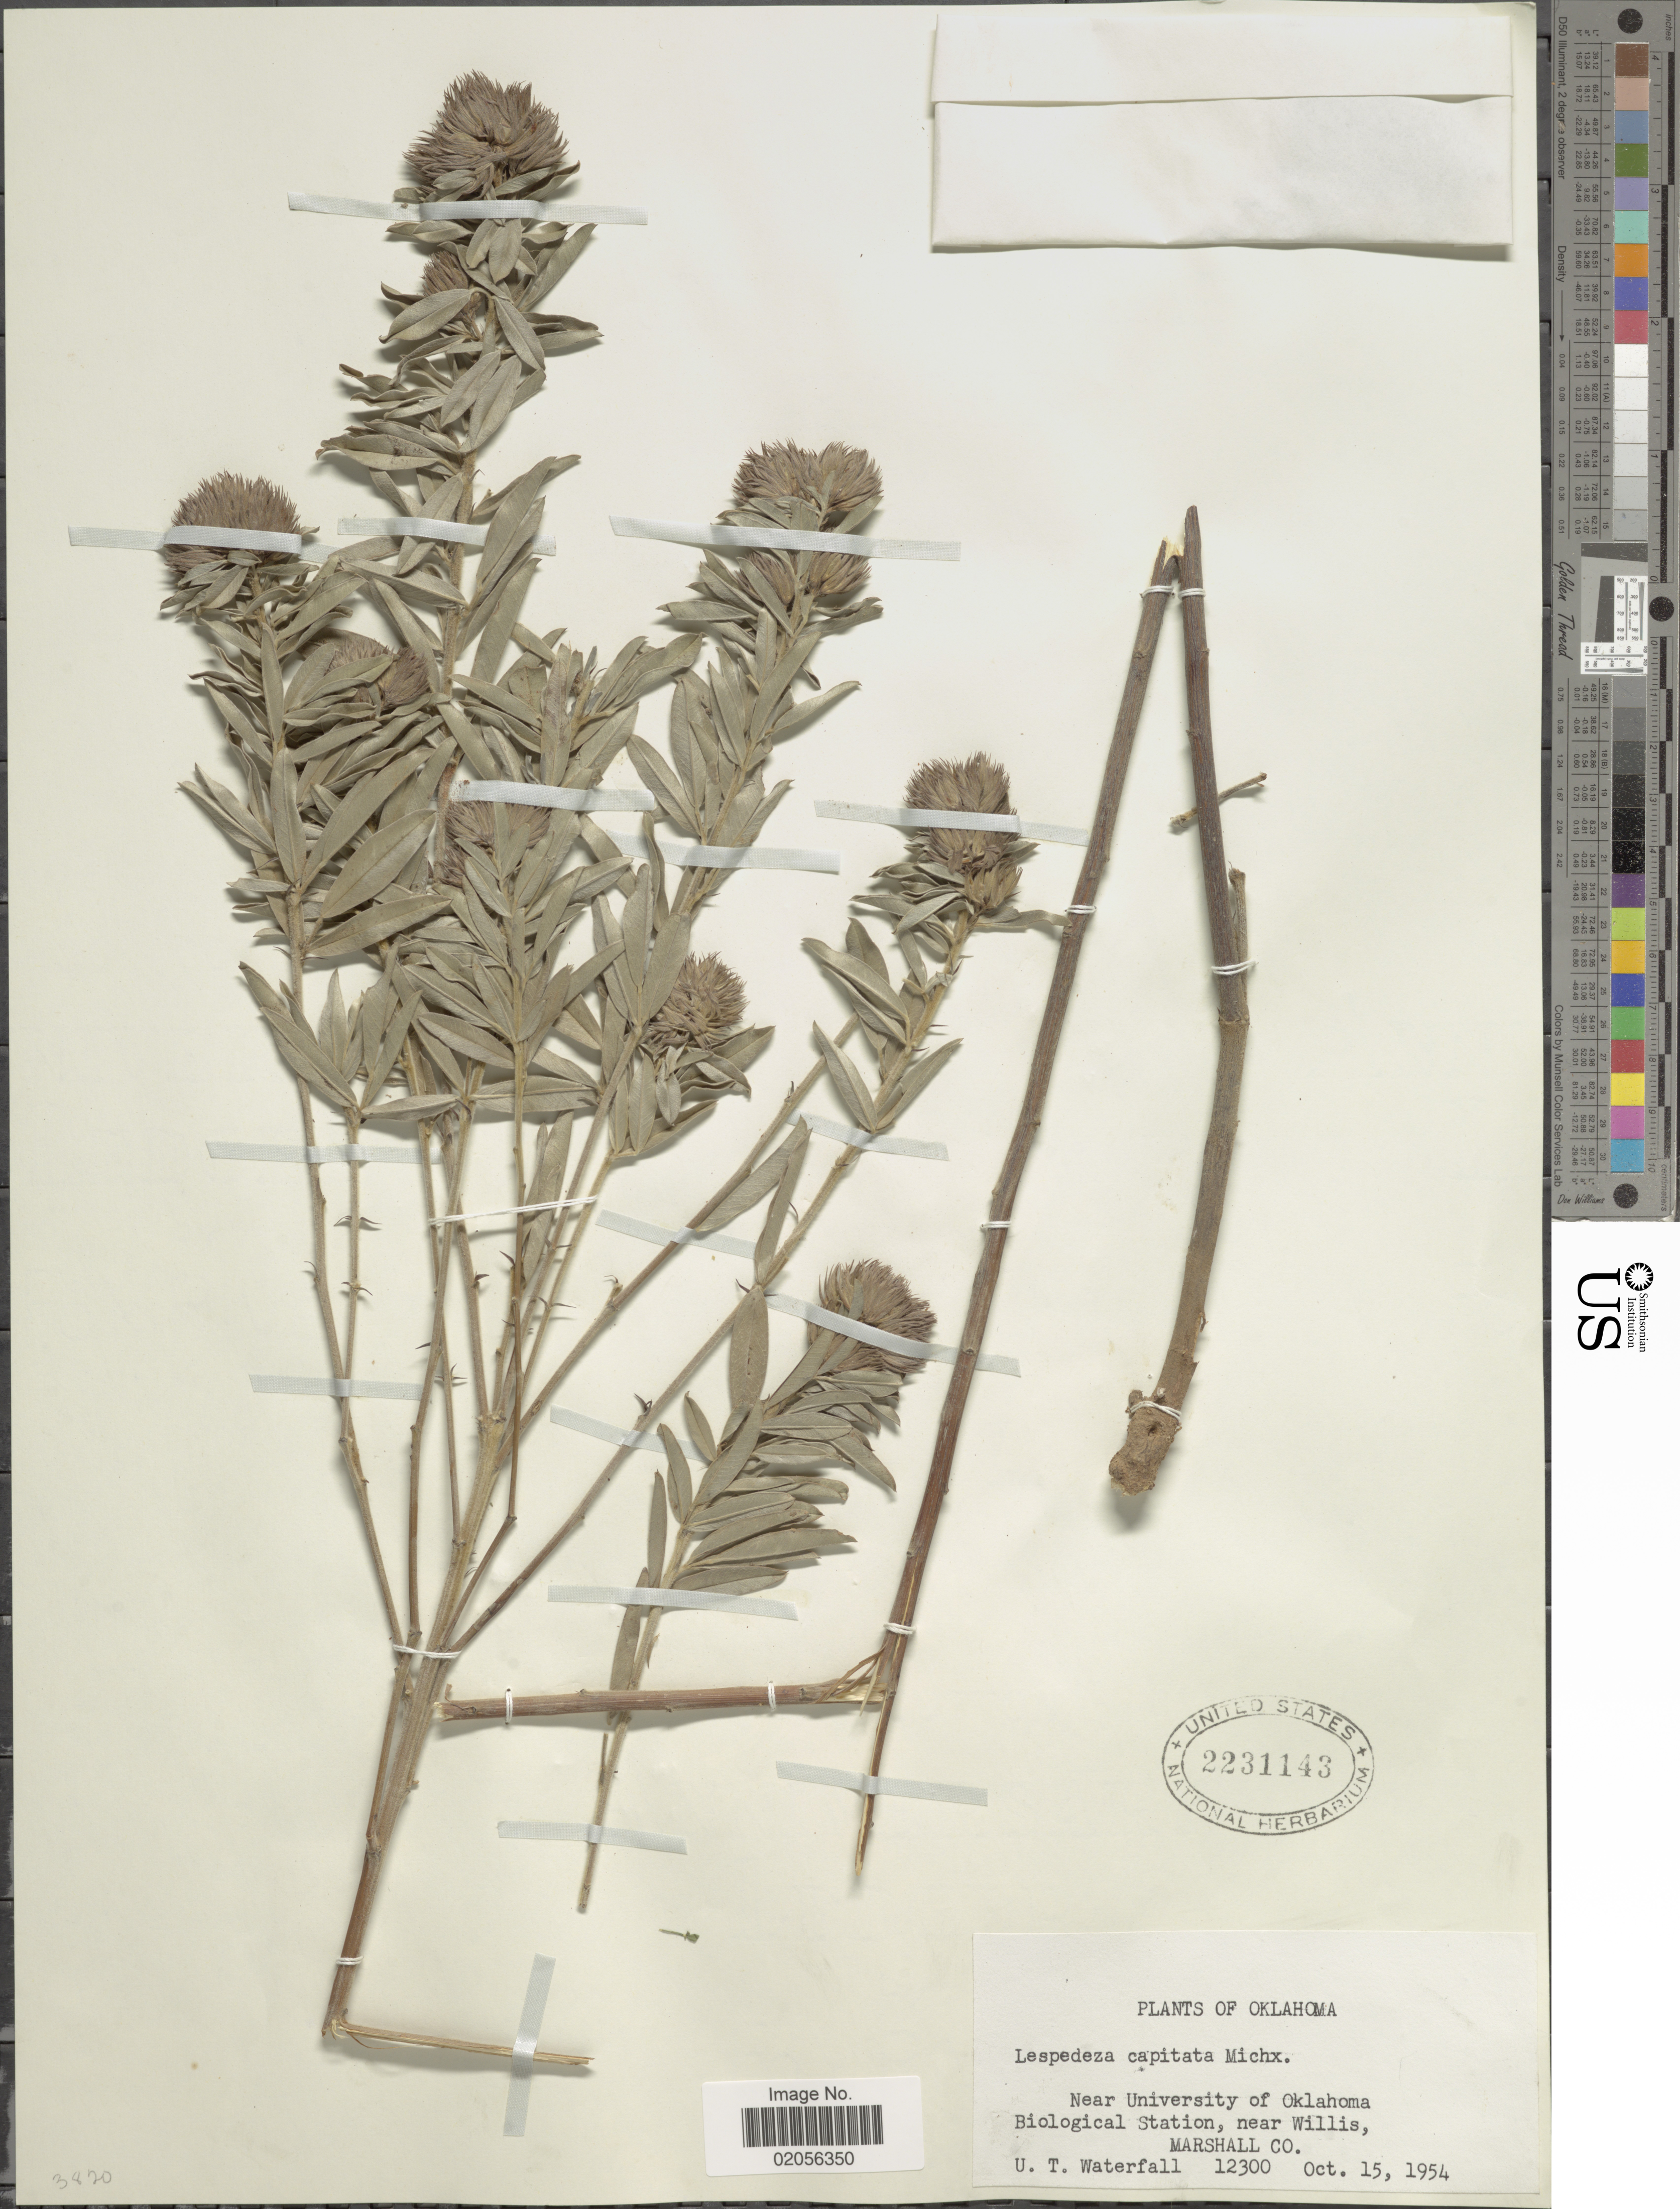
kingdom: Plantae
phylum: Tracheophyta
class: Magnoliopsida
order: Fabales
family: Fabaceae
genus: Lespedeza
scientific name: Lespedeza capitata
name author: Michx.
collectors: U. T. Waterfall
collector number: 12300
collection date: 1954-10-15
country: United States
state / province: Oklahoma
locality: Near University of Oklahoma Biological Station, near Willis, Marshall Co.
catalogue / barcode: US 2231143